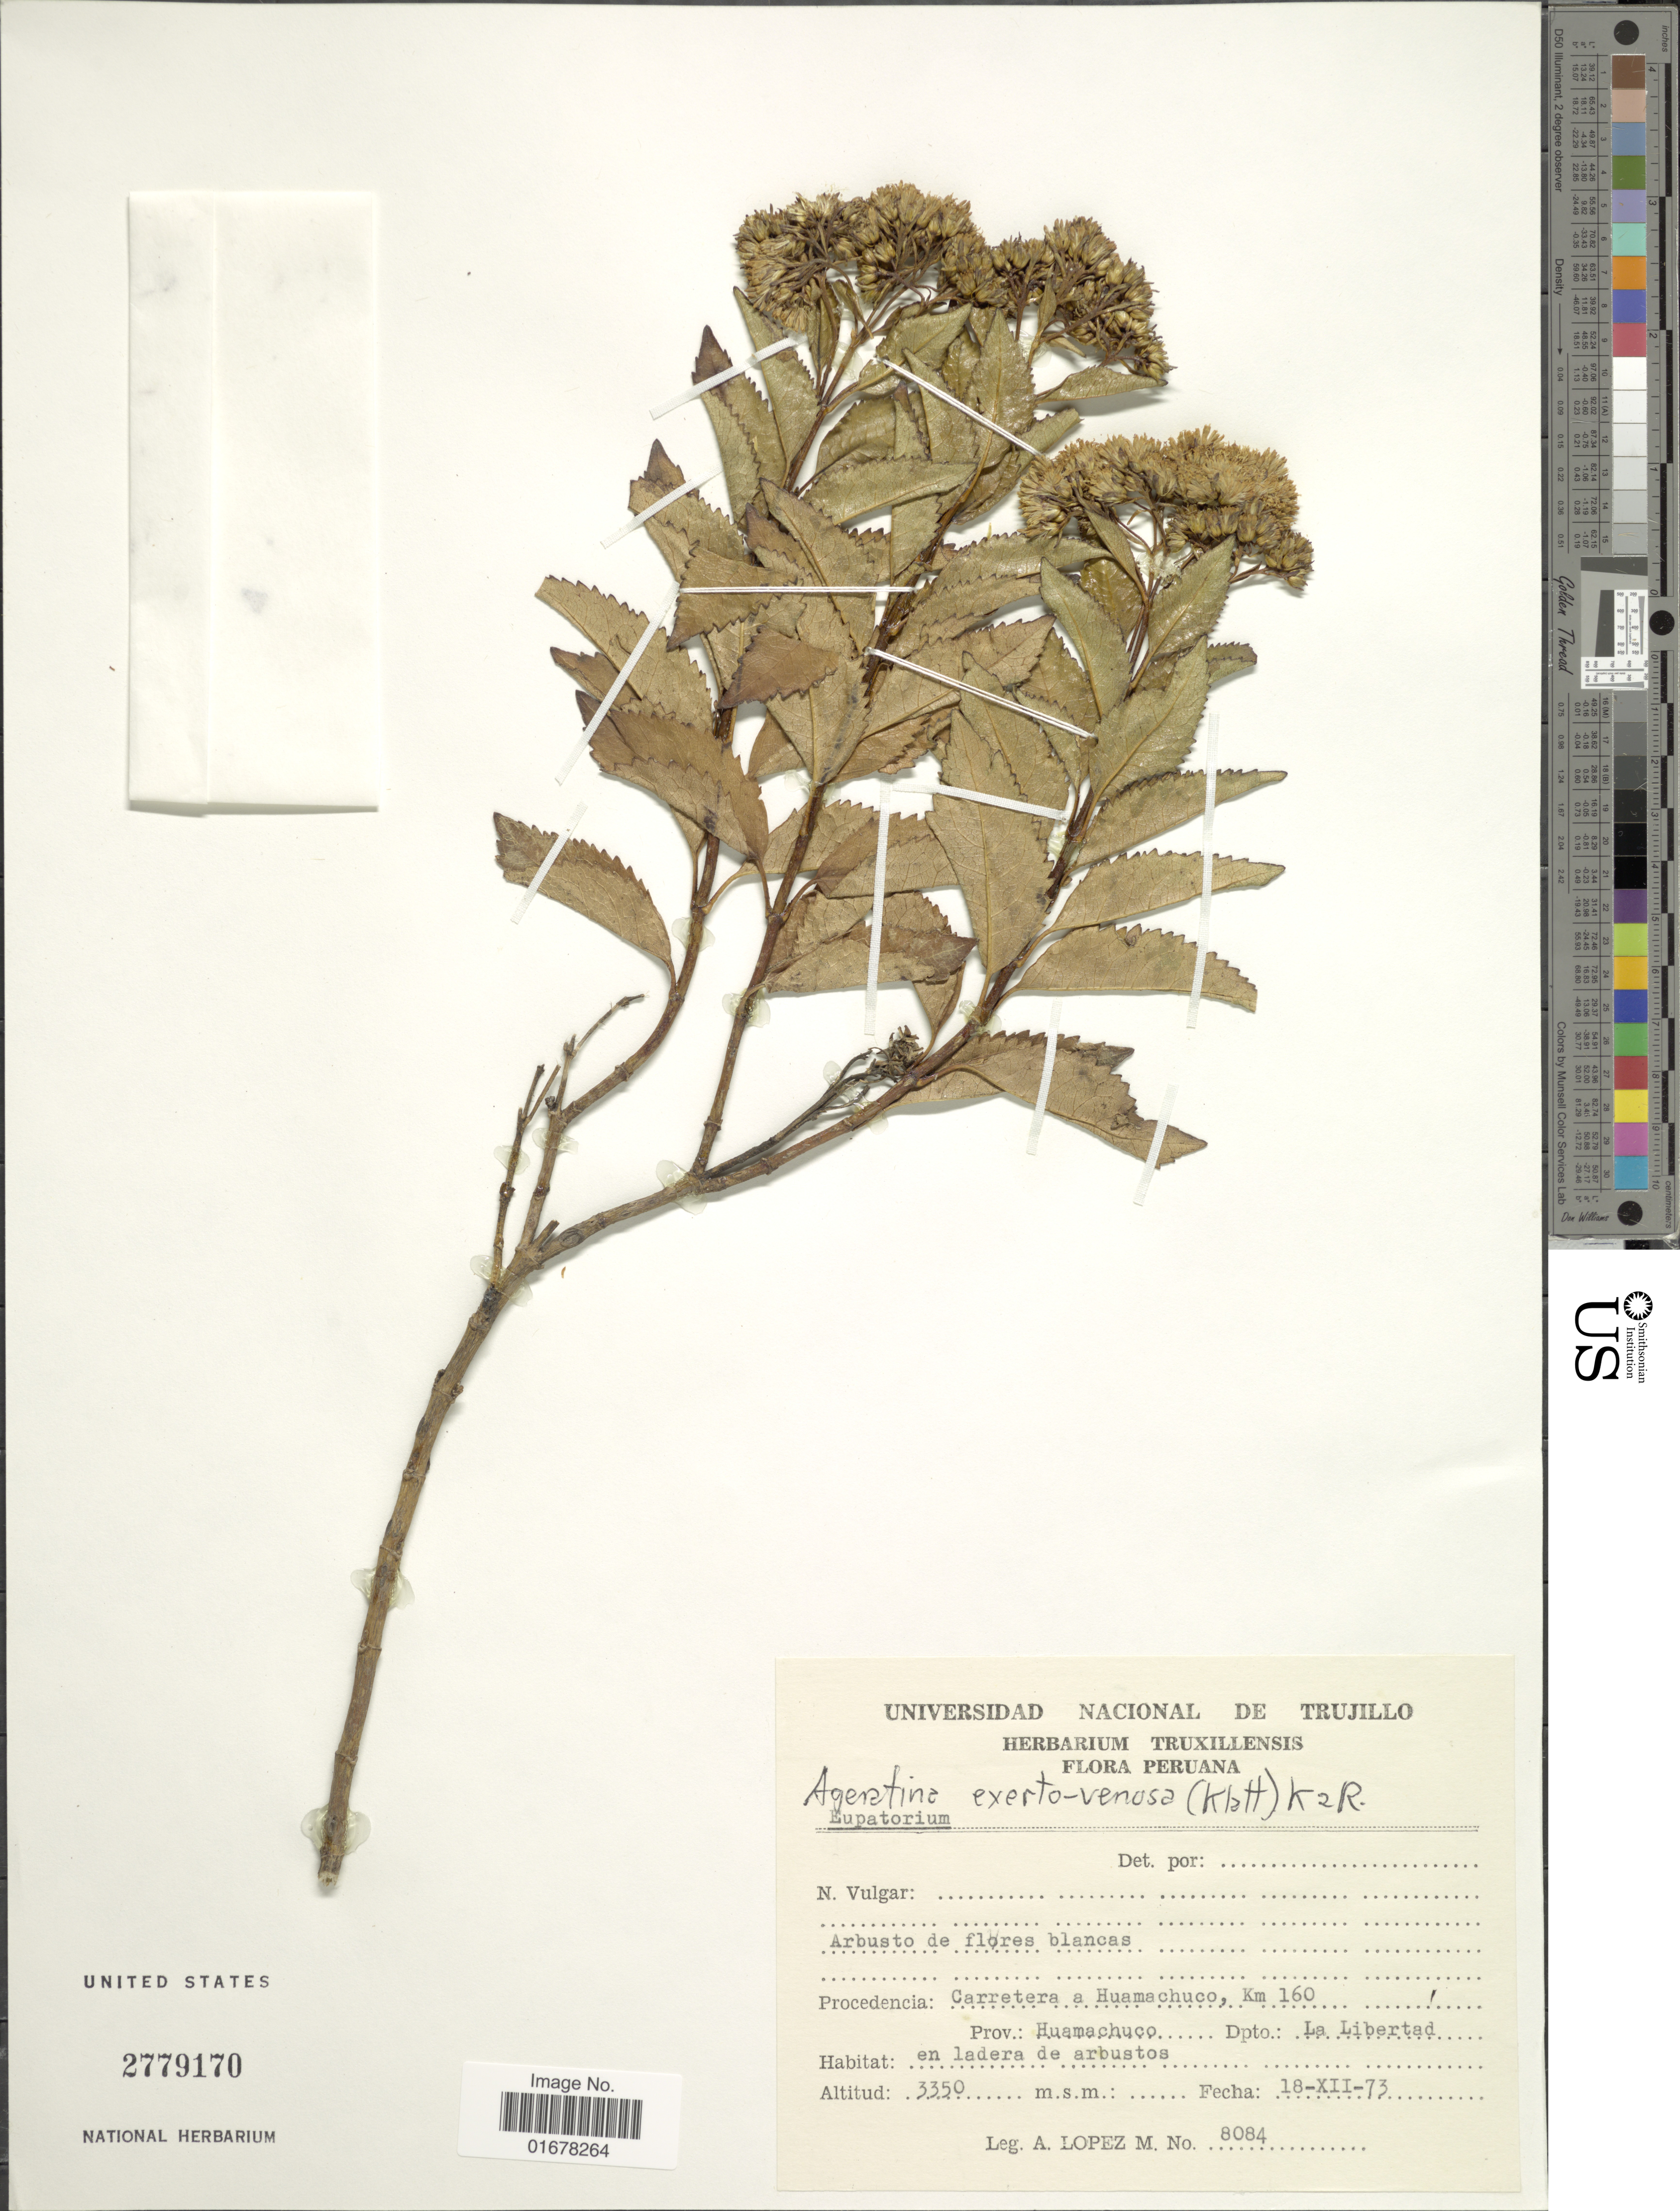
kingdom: Plantae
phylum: Tracheophyta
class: Magnoliopsida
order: Asterales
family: Asteraceae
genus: Ageratina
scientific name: Ageratina exserto-venosa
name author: (Klatt) R.M. King & H. Rob.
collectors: A. López M.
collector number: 8084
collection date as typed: Transcribed d/m/y: 18/12/73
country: Peru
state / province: La Libertad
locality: Procedencia: Carretera a Huamachuco, Km 160, Prov.: Huamachuco, Dpto.: La Libertad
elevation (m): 3350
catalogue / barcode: US 2779170